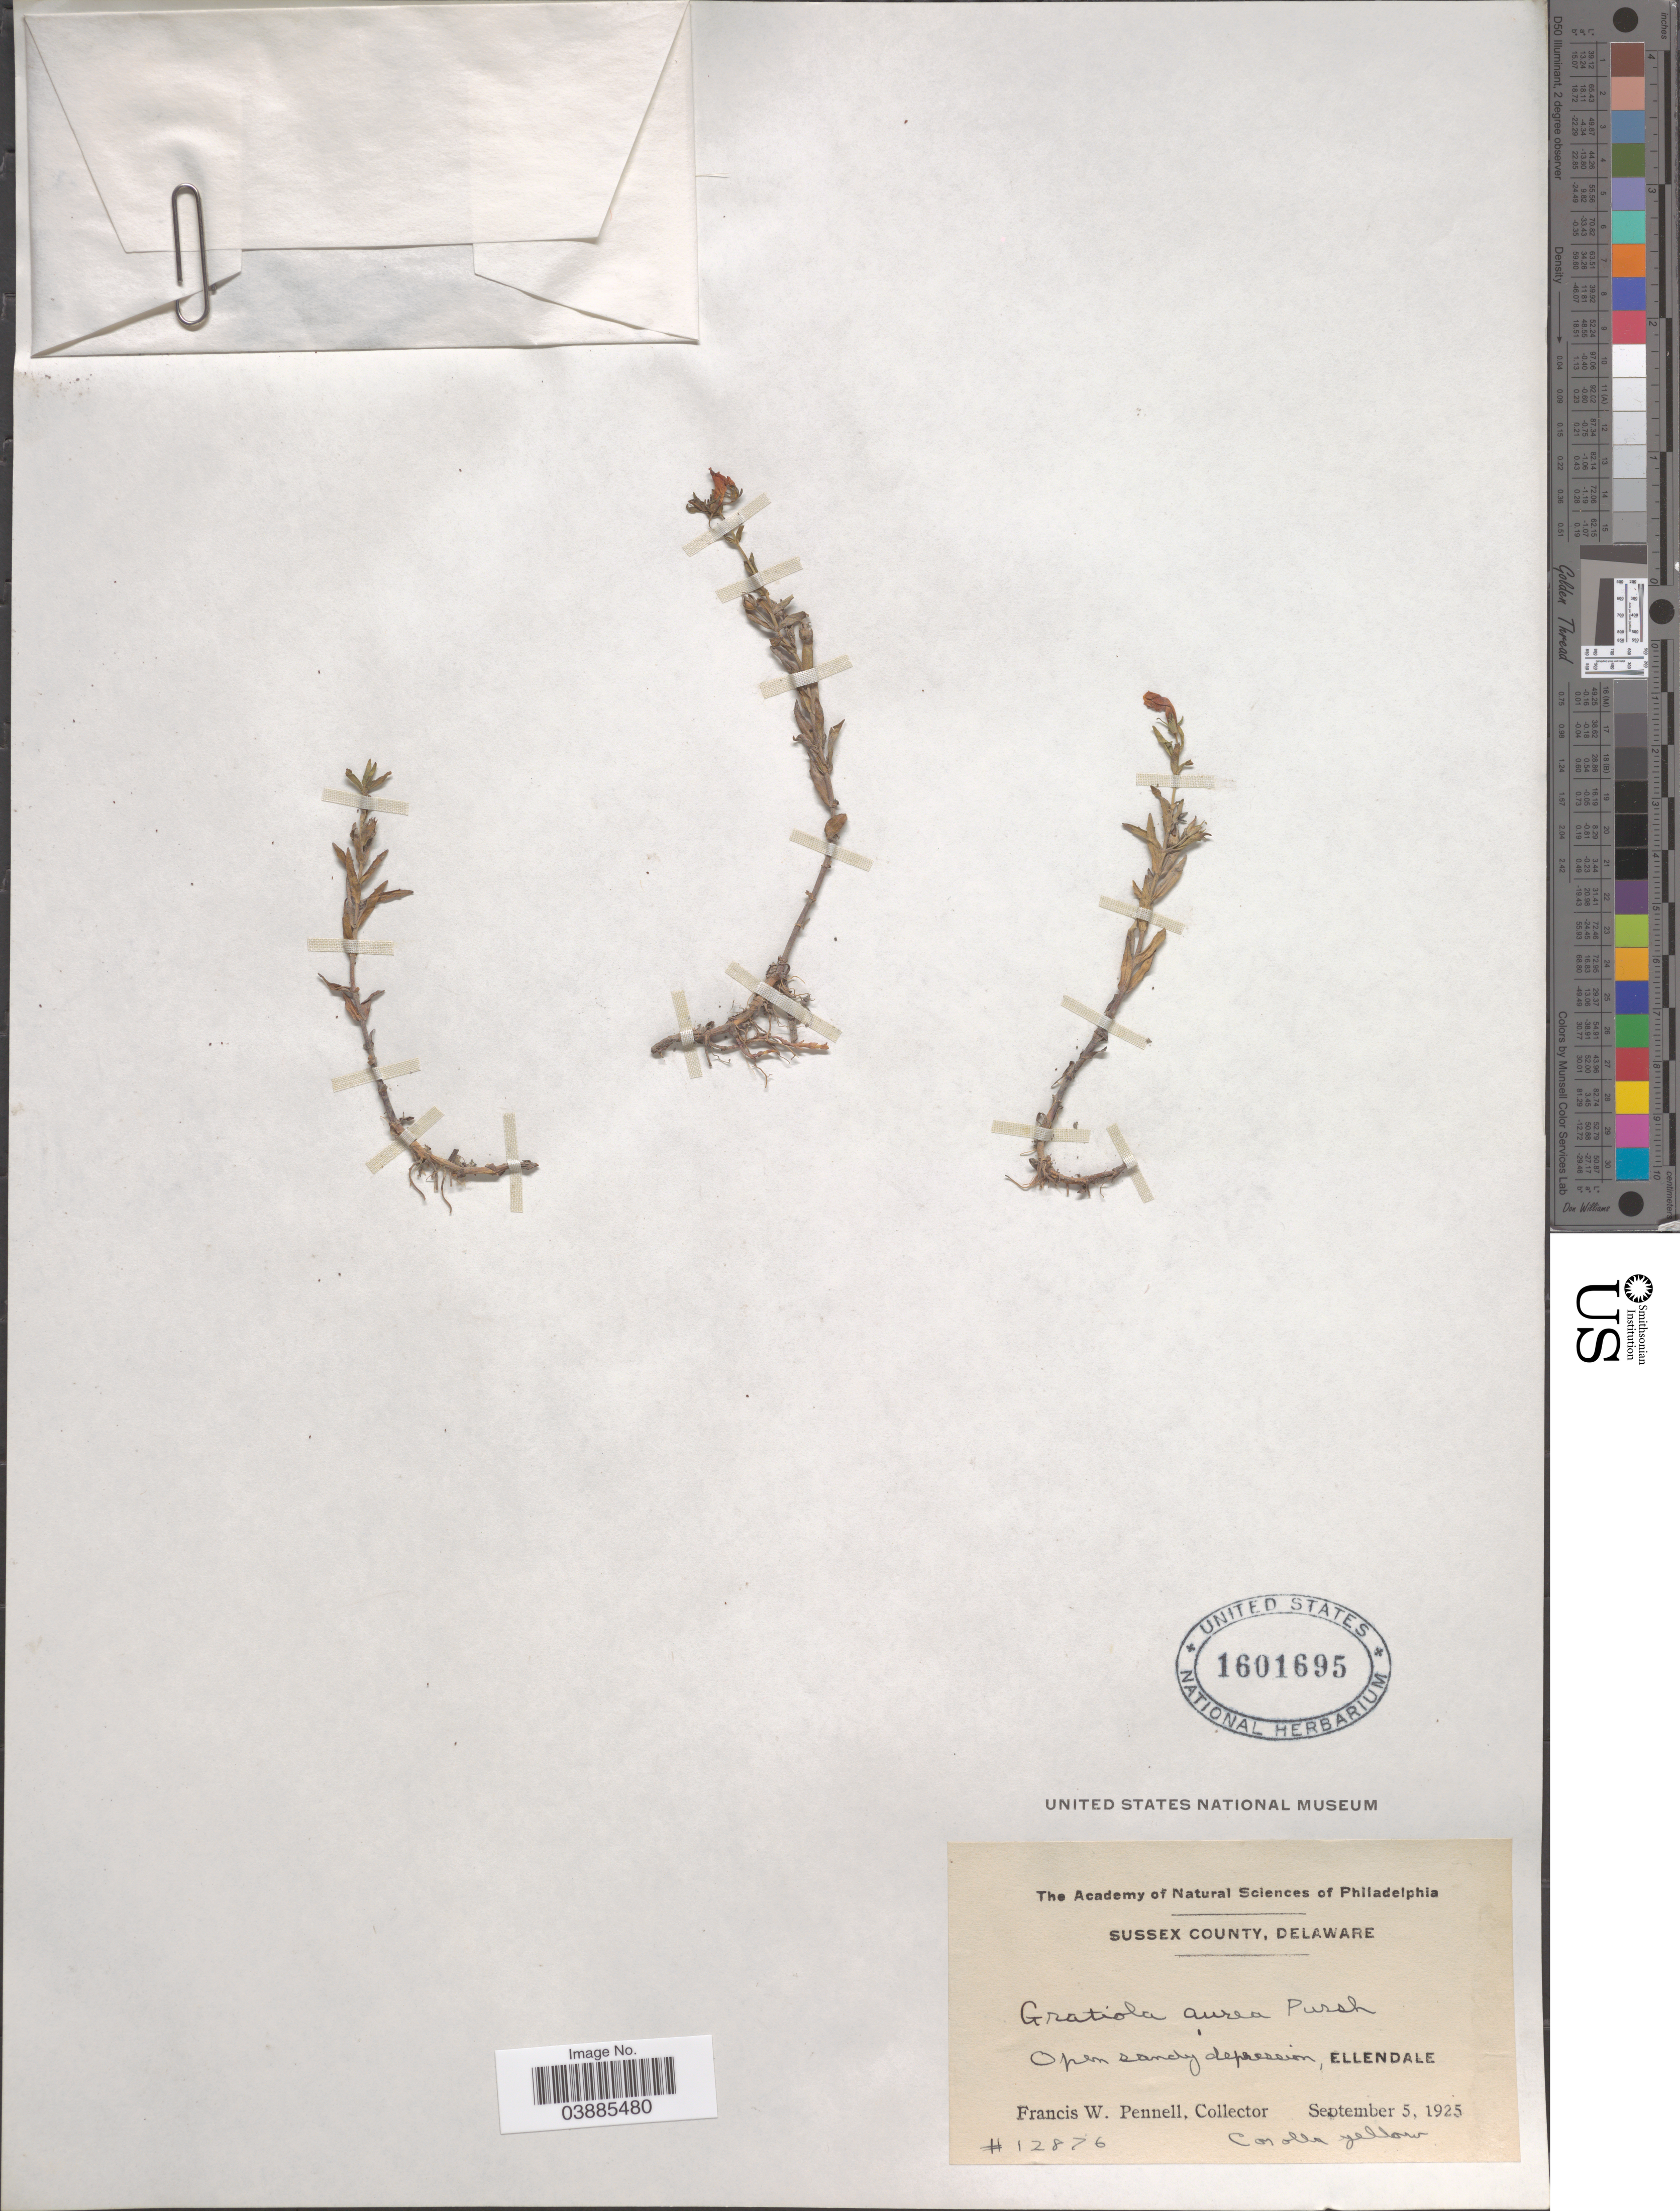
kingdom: Plantae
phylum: Tracheophyta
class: Magnoliopsida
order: Lamiales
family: Plantaginaceae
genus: Gratiola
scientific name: Gratiola aurea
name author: Pursh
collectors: F. W. Pennell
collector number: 12876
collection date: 1925-09-05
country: United States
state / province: Delaware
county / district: Sussex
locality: Sussex County. Open sandy depression, Ellendale.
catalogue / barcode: US 1601695